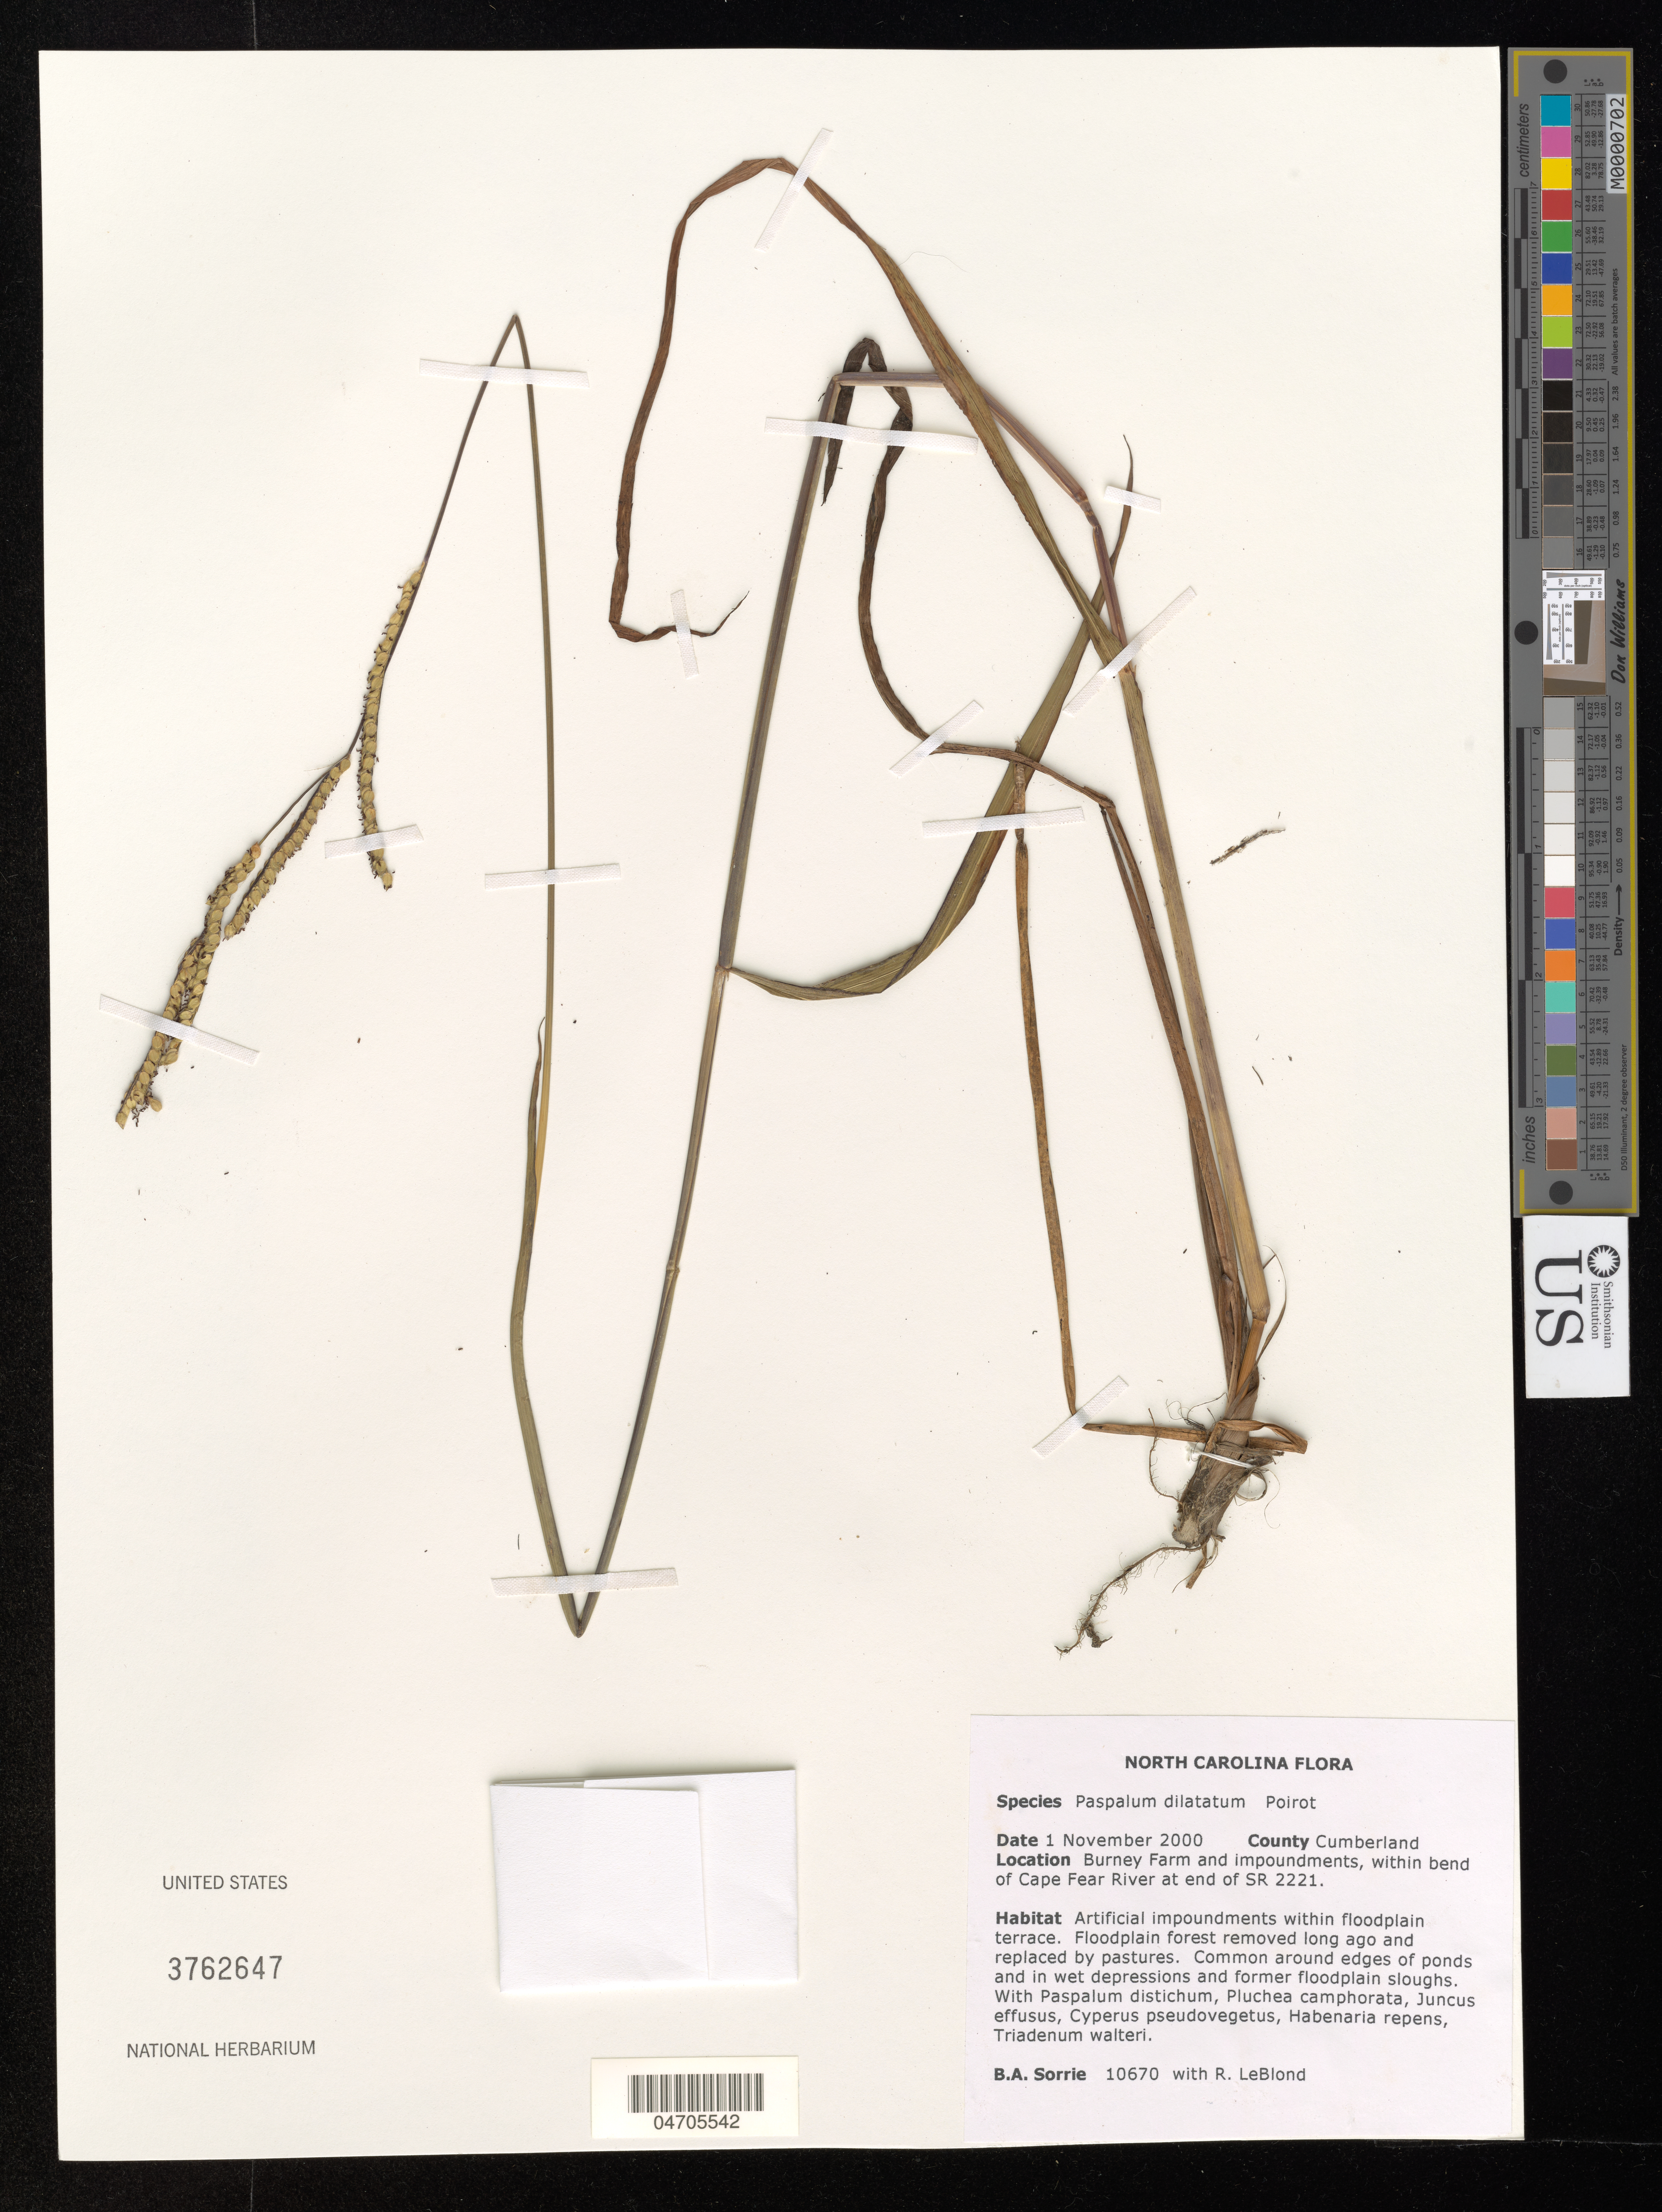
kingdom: Plantae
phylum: Tracheophyta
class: Liliopsida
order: Poales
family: Poaceae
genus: Paspalum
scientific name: Paspalum dilatatum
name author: Poir. in Lam.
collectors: B. Sorrie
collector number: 10670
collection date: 2000-11-01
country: United States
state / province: North Carolina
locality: County Cumberland. Burney Farm and Imoundments, within bend of Cape Fear at end of SR 2221.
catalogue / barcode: US 3762647